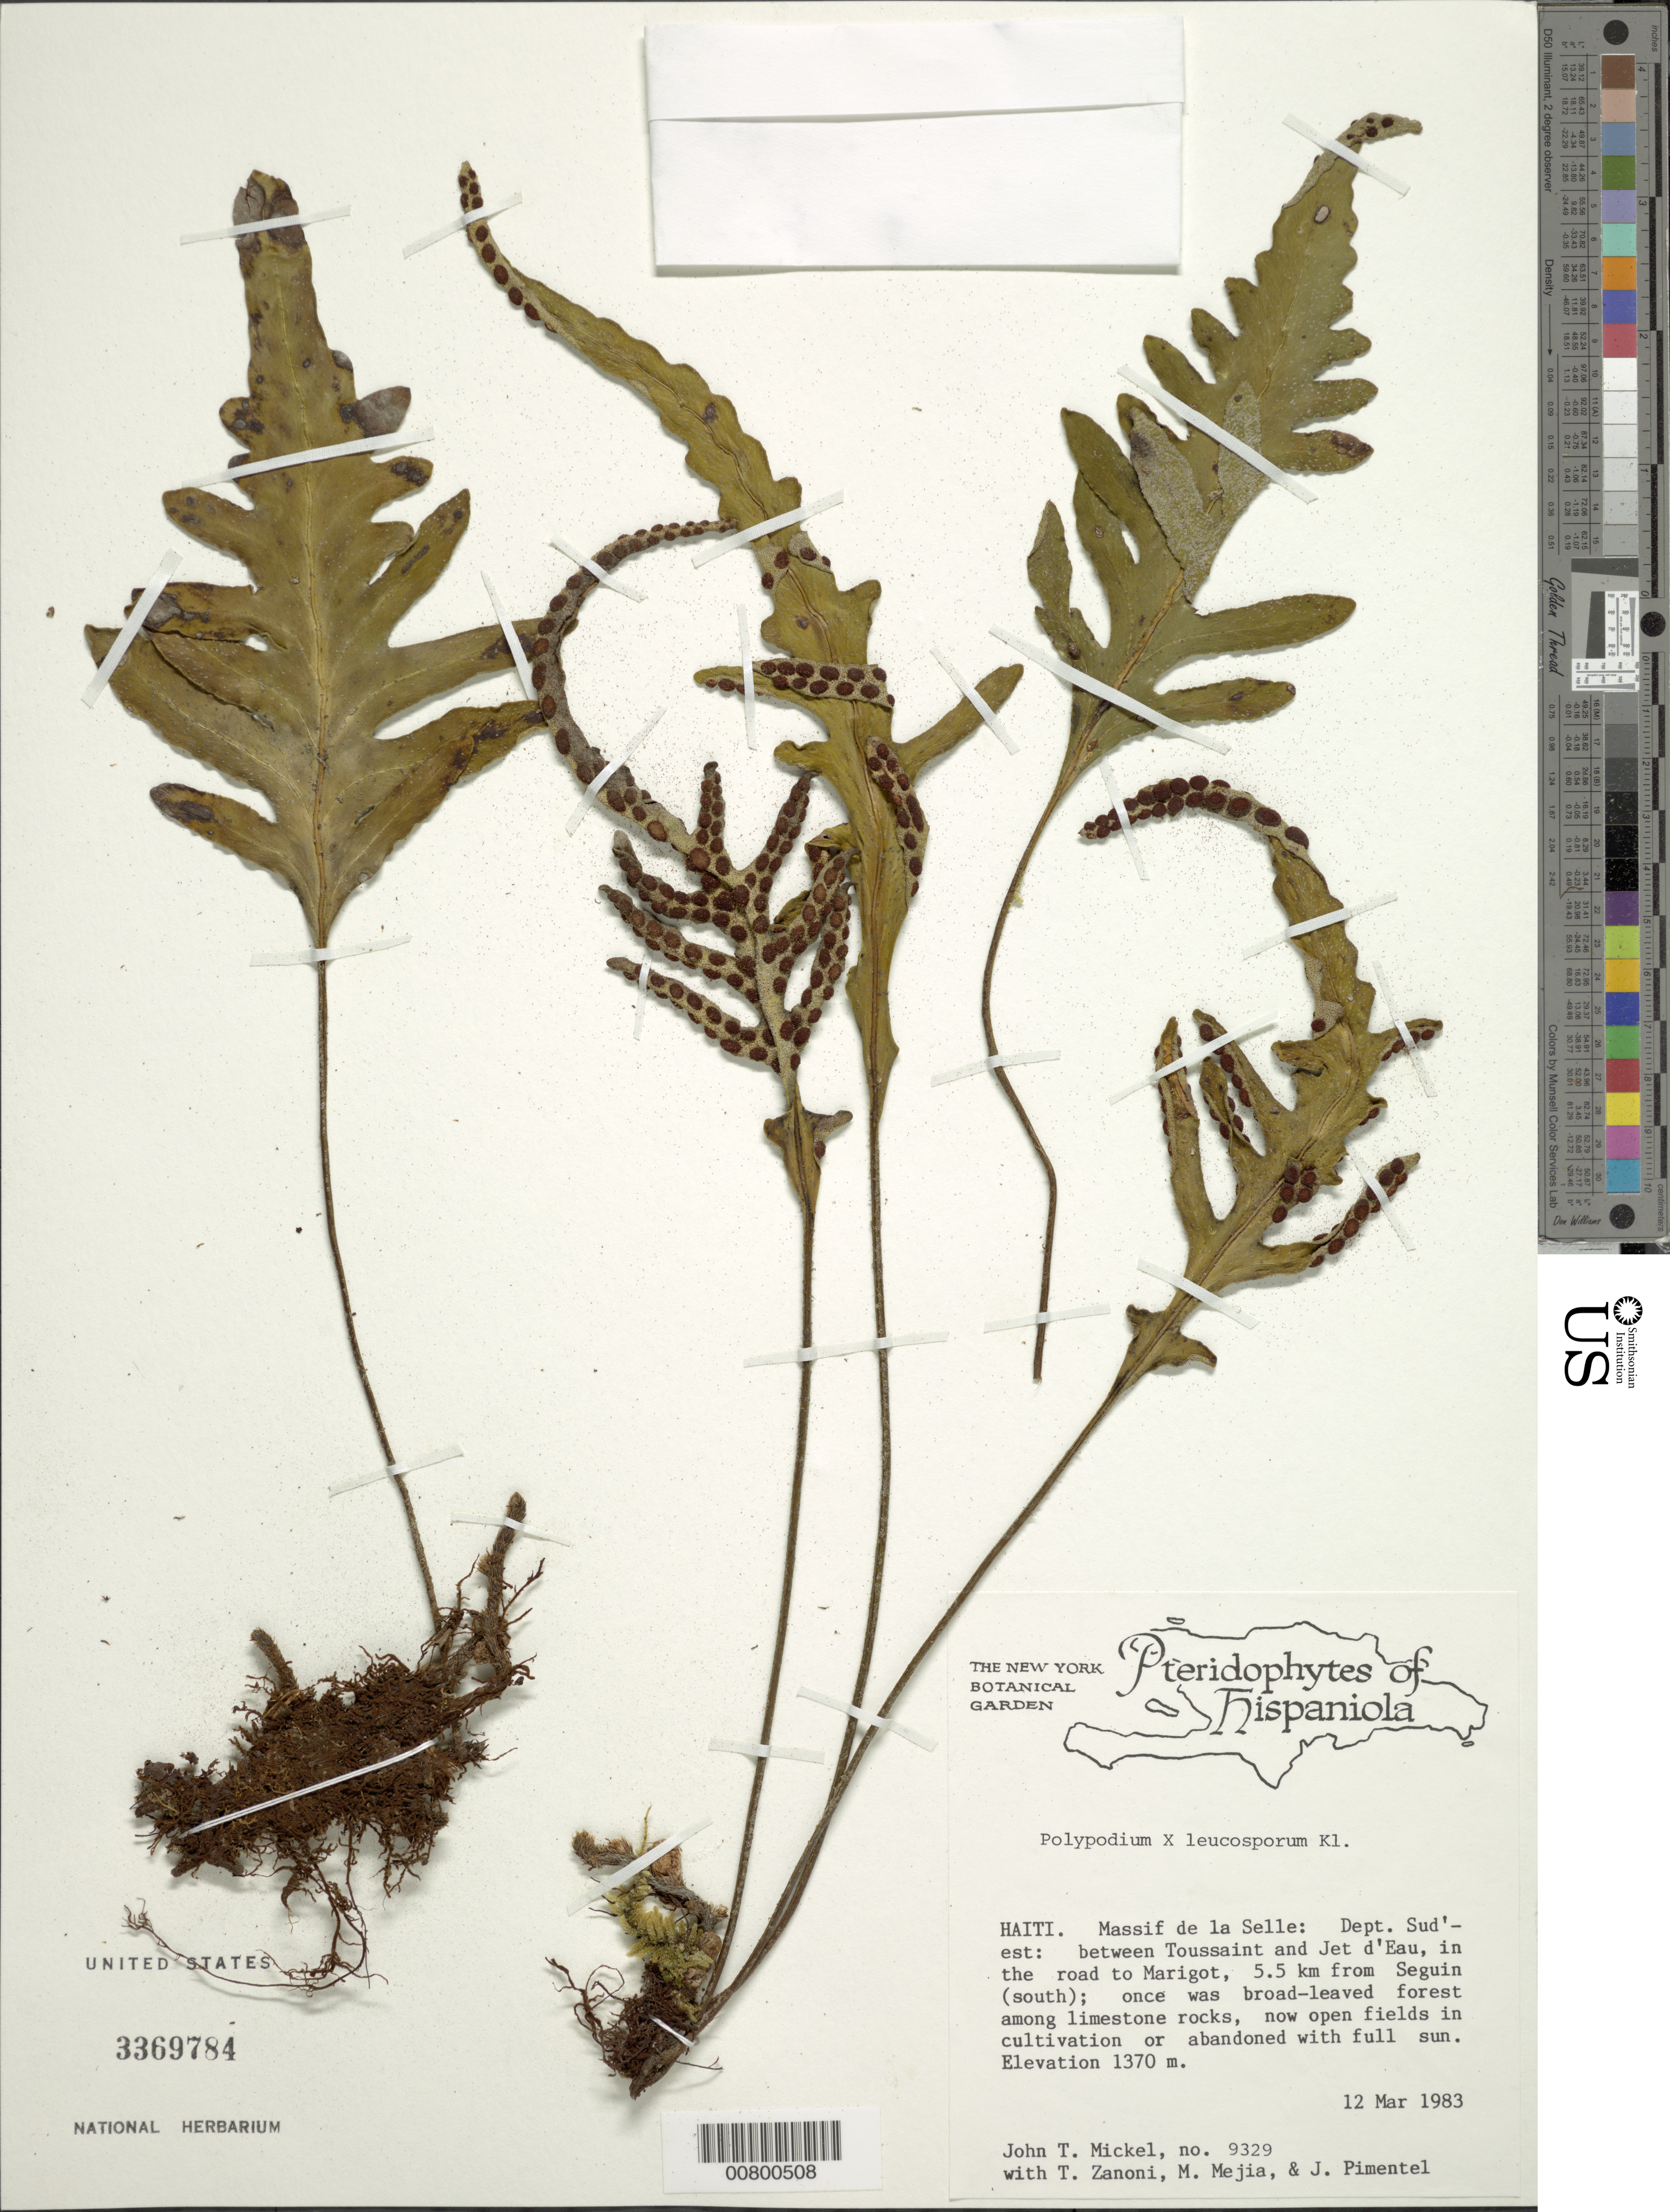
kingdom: Plantae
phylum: Tracheophyta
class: Polypodiopsida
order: Polypodiales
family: Polypodiaceae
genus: Pleopeltis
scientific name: Pleopeltis x leucospora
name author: (Klotzsch) L.B. Moore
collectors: J. T. Mickel, T. A. Zanoni, M. Mejia & J. Pimentel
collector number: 9329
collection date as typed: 12 Mar 1983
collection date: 1983-03-12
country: Haiti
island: Hispaniola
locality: Dept. Sud'-Est, between Toussaint and Jet d'Eau, road to Marigot, 5.5 km from Seguin (south)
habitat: Once broad-leaved forest among limestone rocks, now open fields in cultivation or abandoned with full sun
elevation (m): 1370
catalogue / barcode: US 3369784